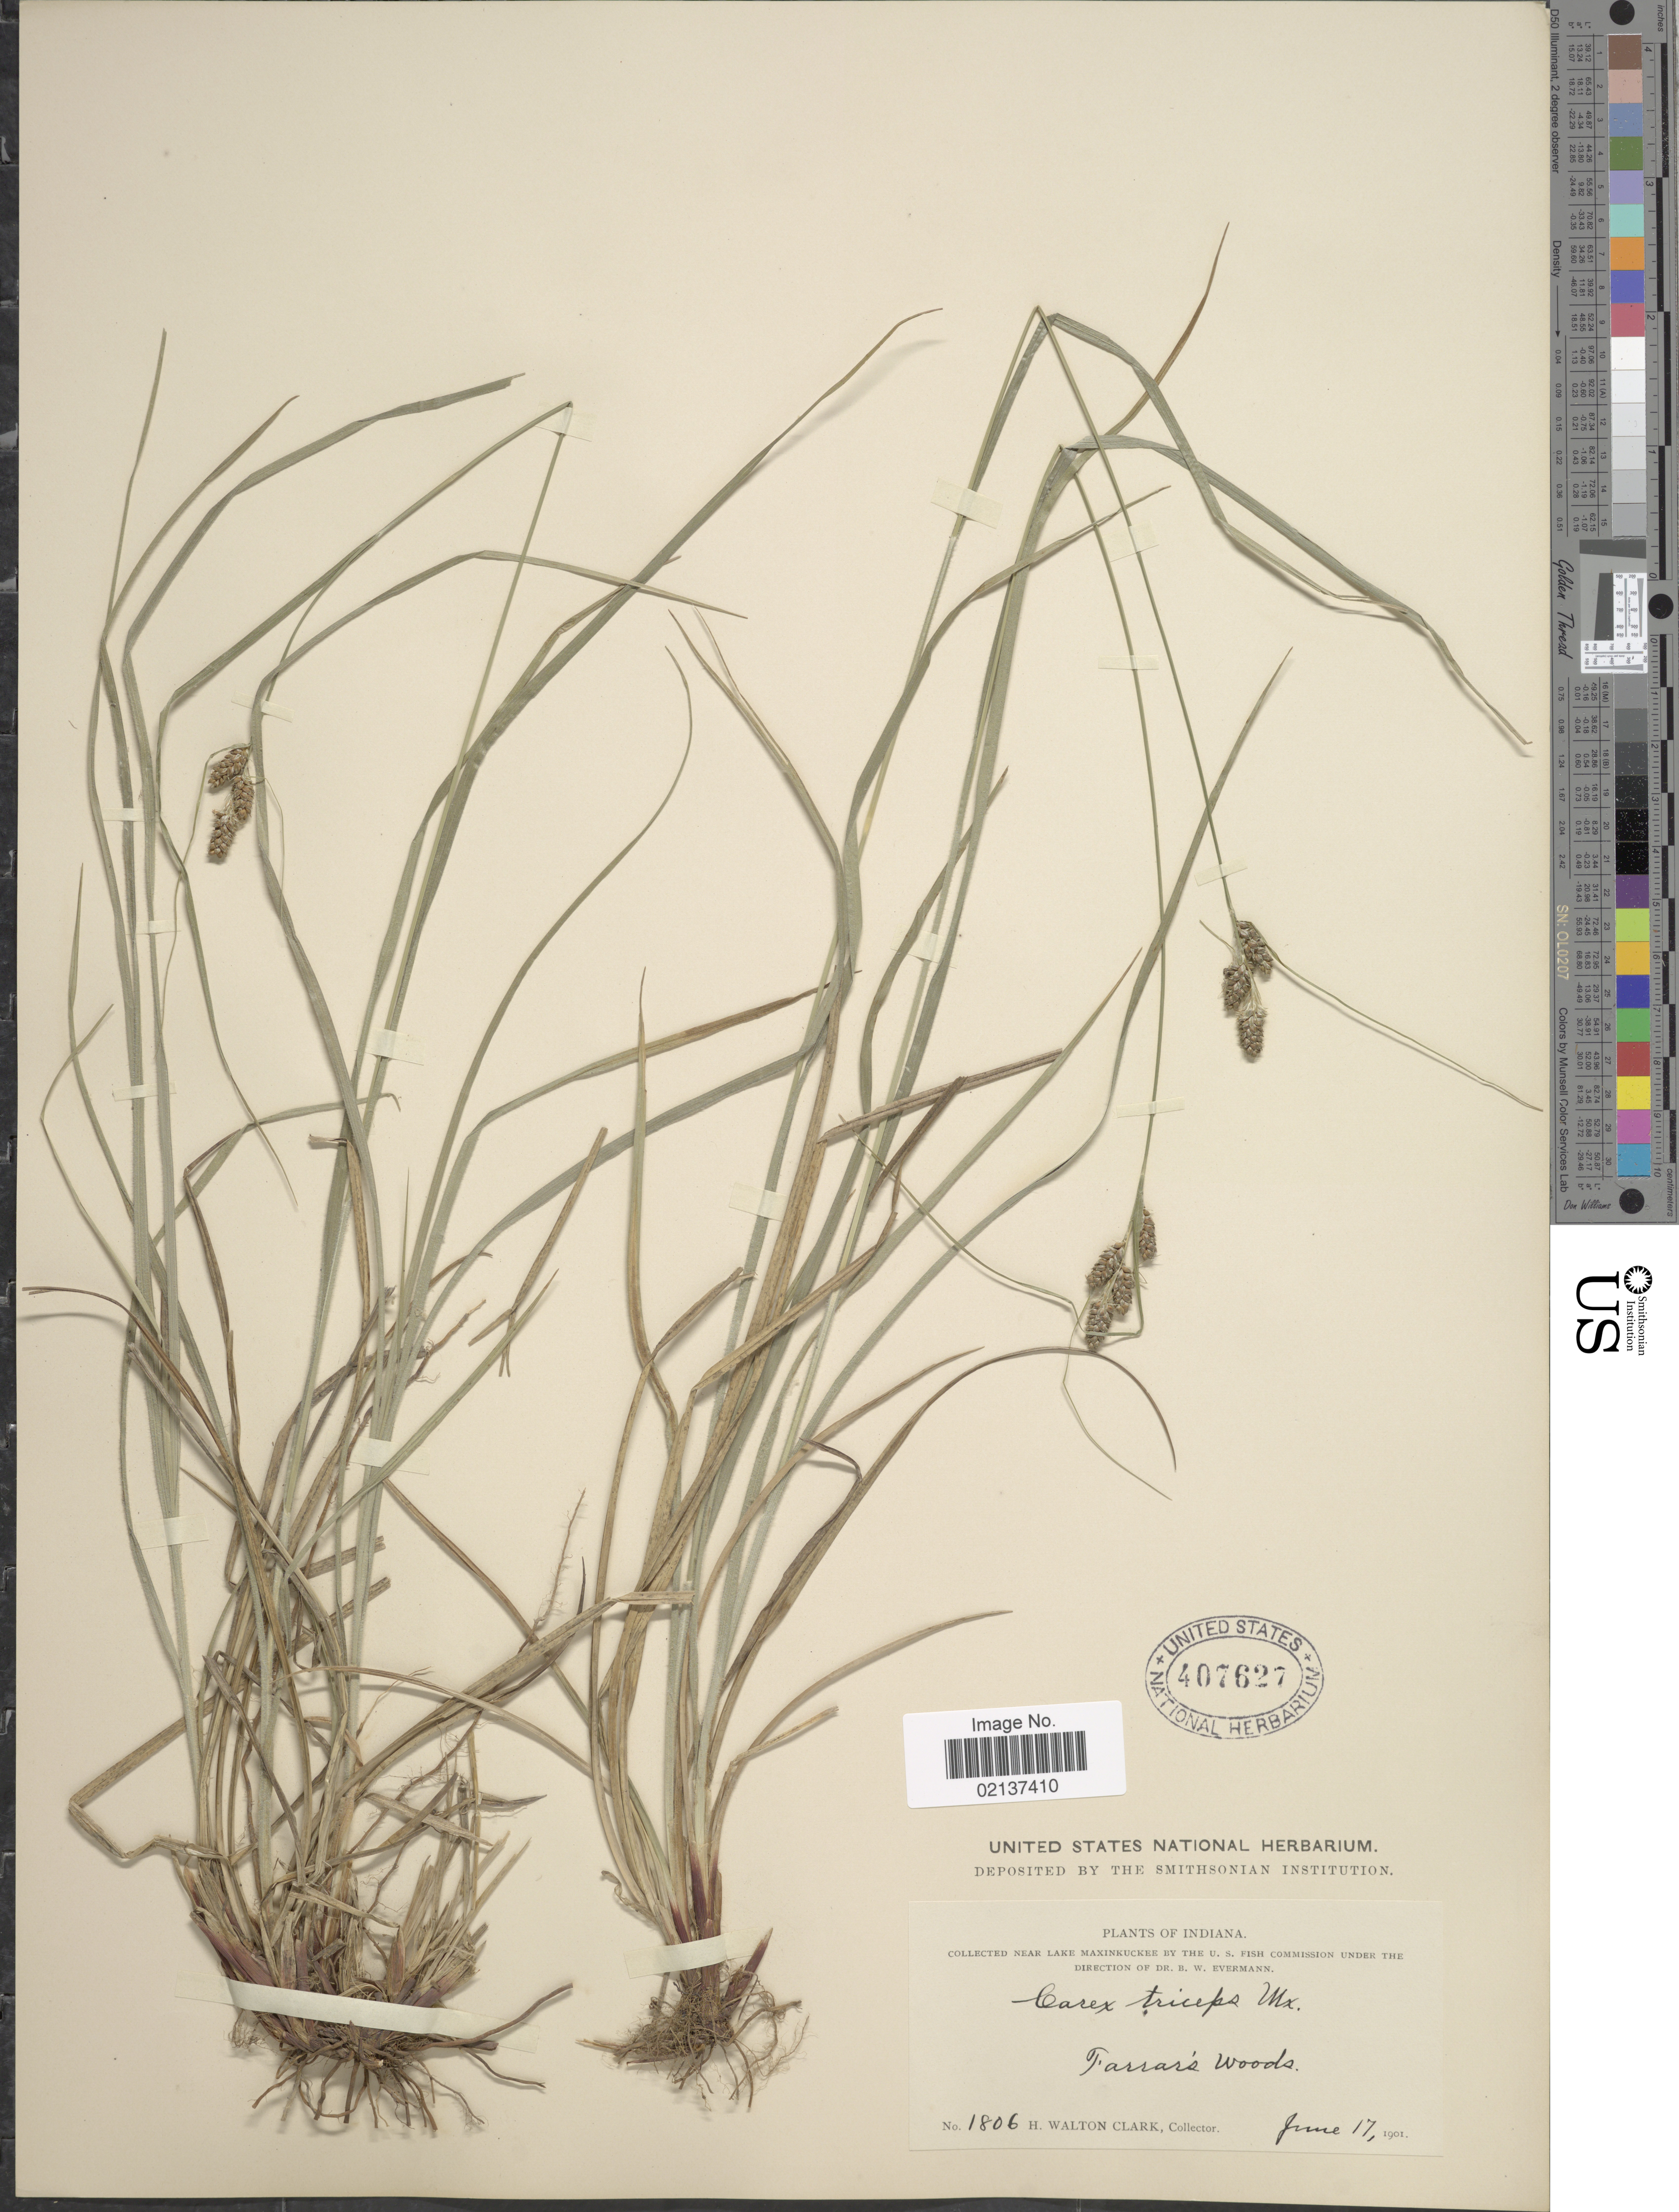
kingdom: Plantae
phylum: Tracheophyta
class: Liliopsida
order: Poales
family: Cyperaceae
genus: Carex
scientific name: Carex hirsutella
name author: Mack.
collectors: H. W. Clark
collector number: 1806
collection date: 1901-06-17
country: United States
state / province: Indiana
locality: Farrar's Woods, near Lake Maxinkuckee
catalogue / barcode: US 407627